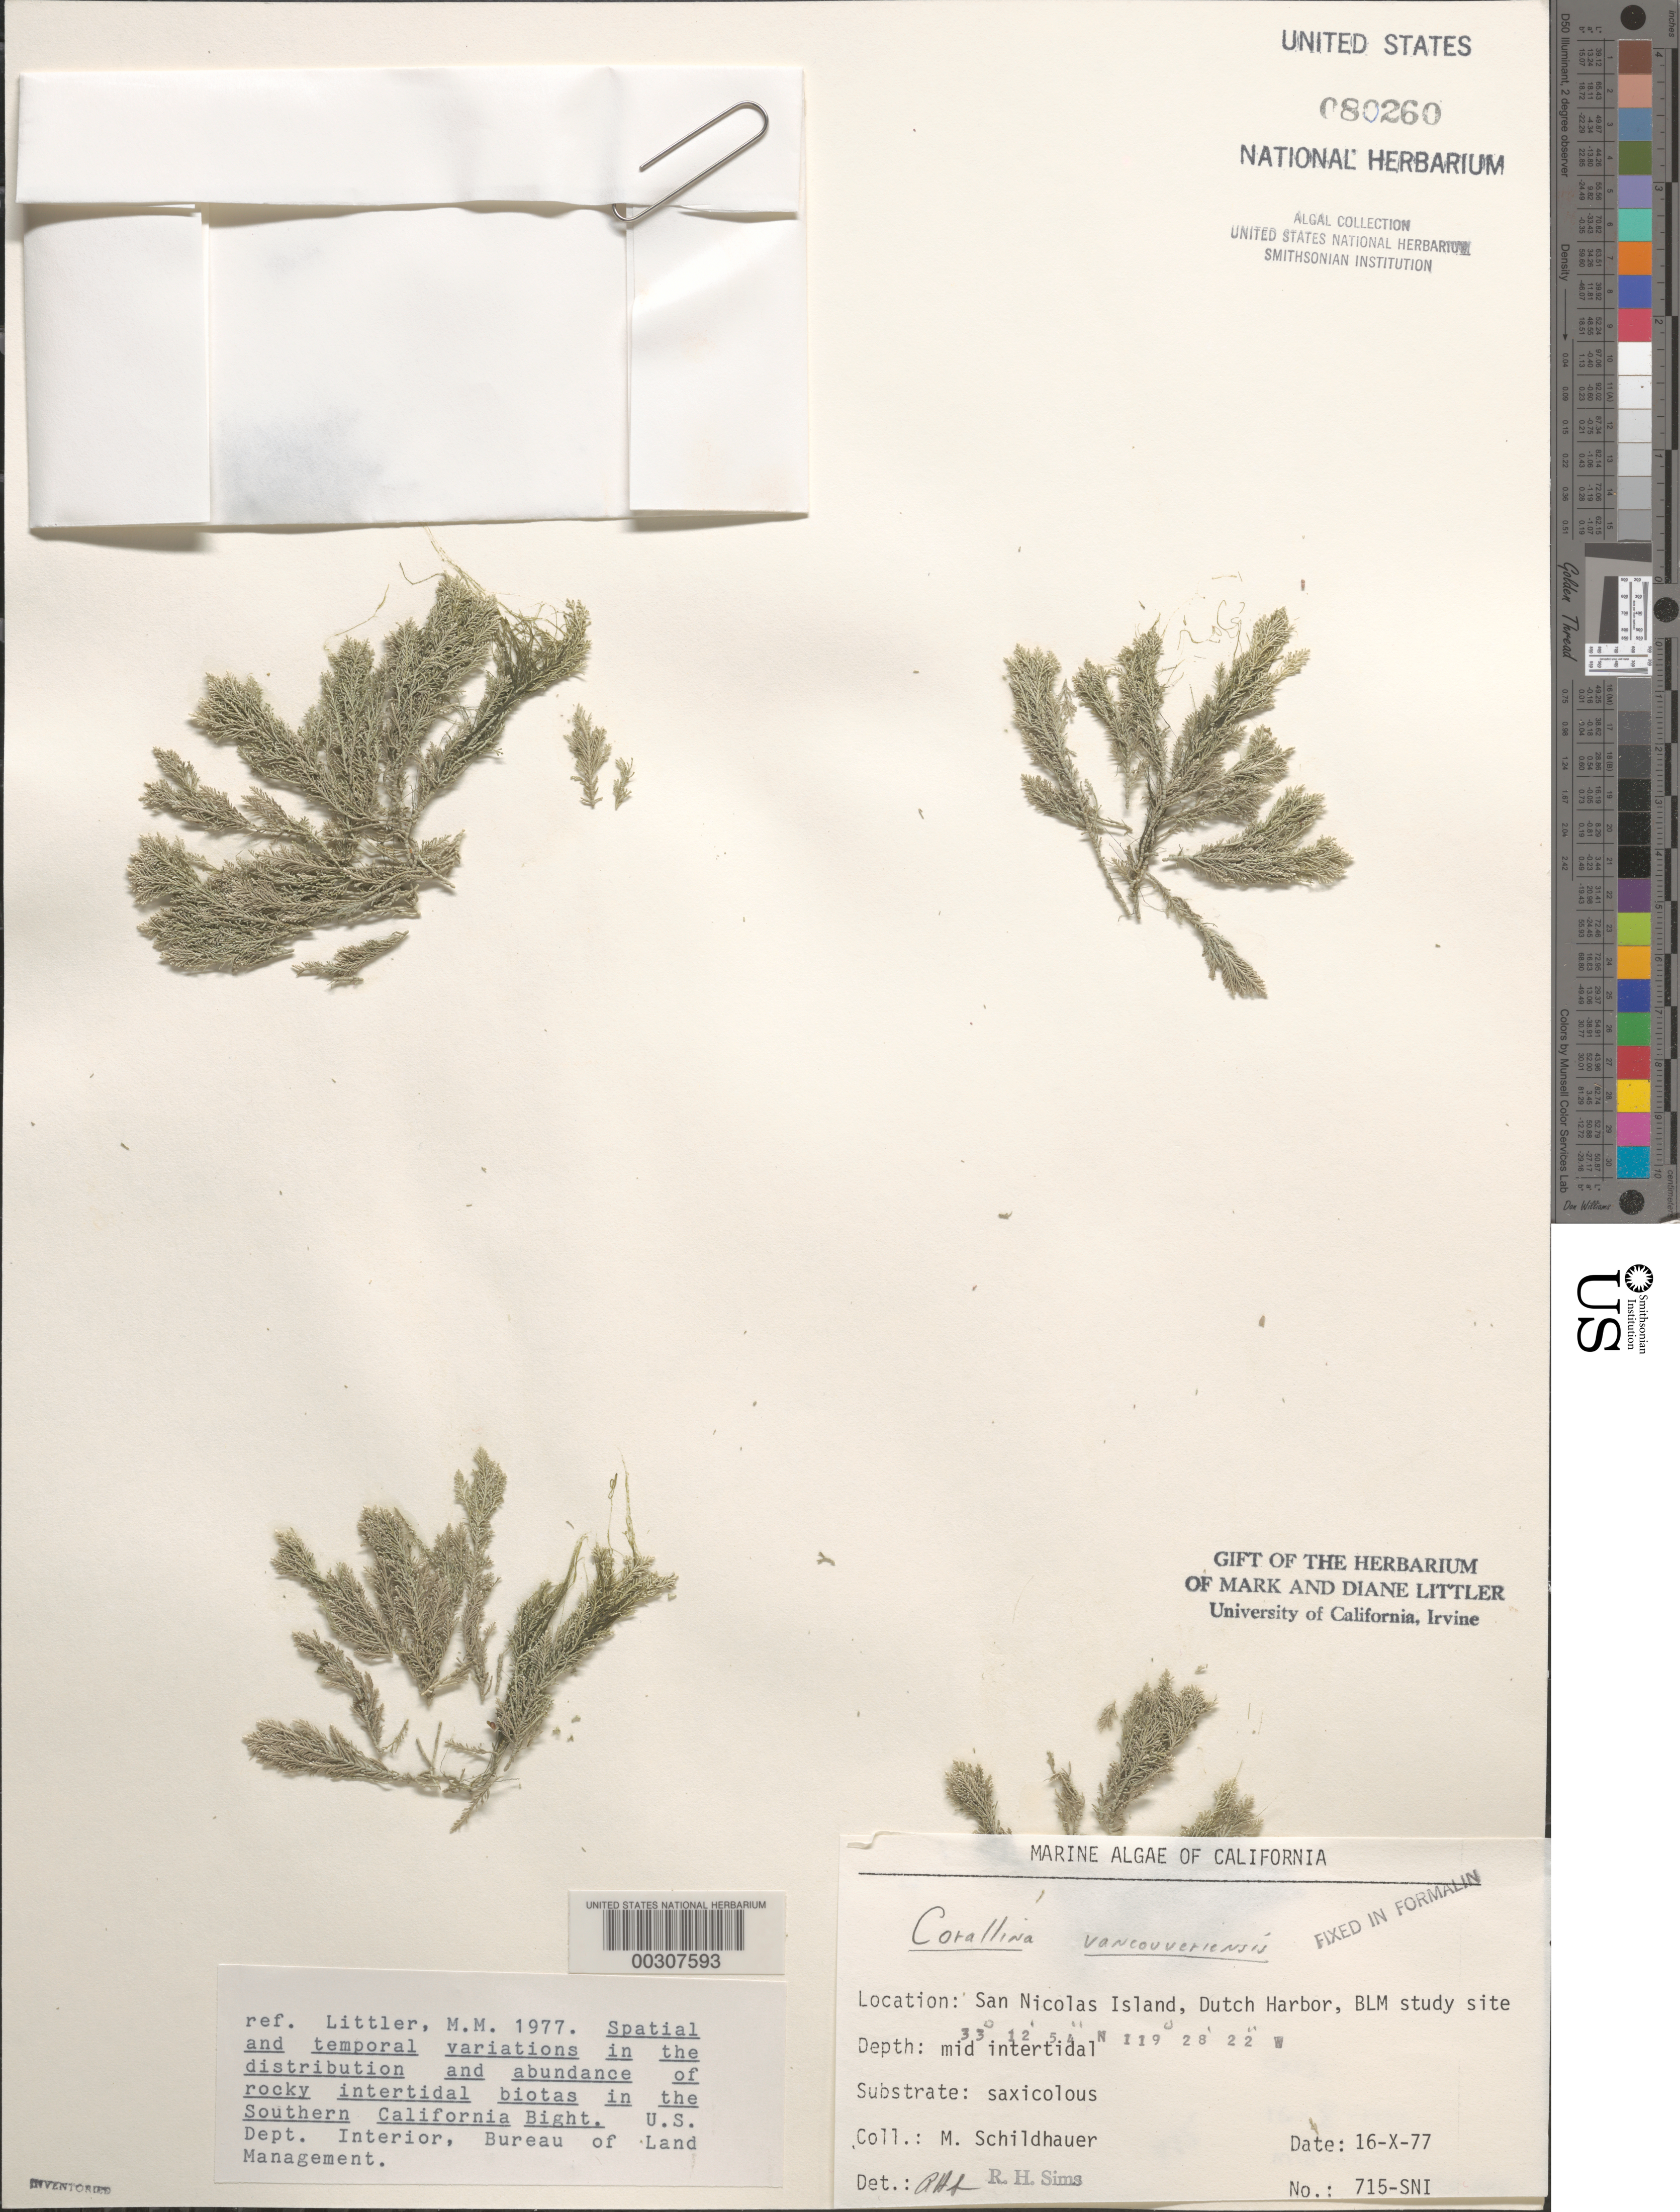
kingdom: Plantae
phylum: Rhodophyta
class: Florideophyceae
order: Corallinales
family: Corallinaceae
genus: Corallina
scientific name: Corallina vancouveriensis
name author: Yendo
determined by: Sims, Robert H.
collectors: M. Schildhauer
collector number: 715-sni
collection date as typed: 16 Oct 1977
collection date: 1977-10-16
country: United States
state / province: California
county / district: Ventura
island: San Nicolas Island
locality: Dutch Harbor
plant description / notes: BLM-SOCALBIGHT Rocky Intertidal Survey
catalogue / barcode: US 80260